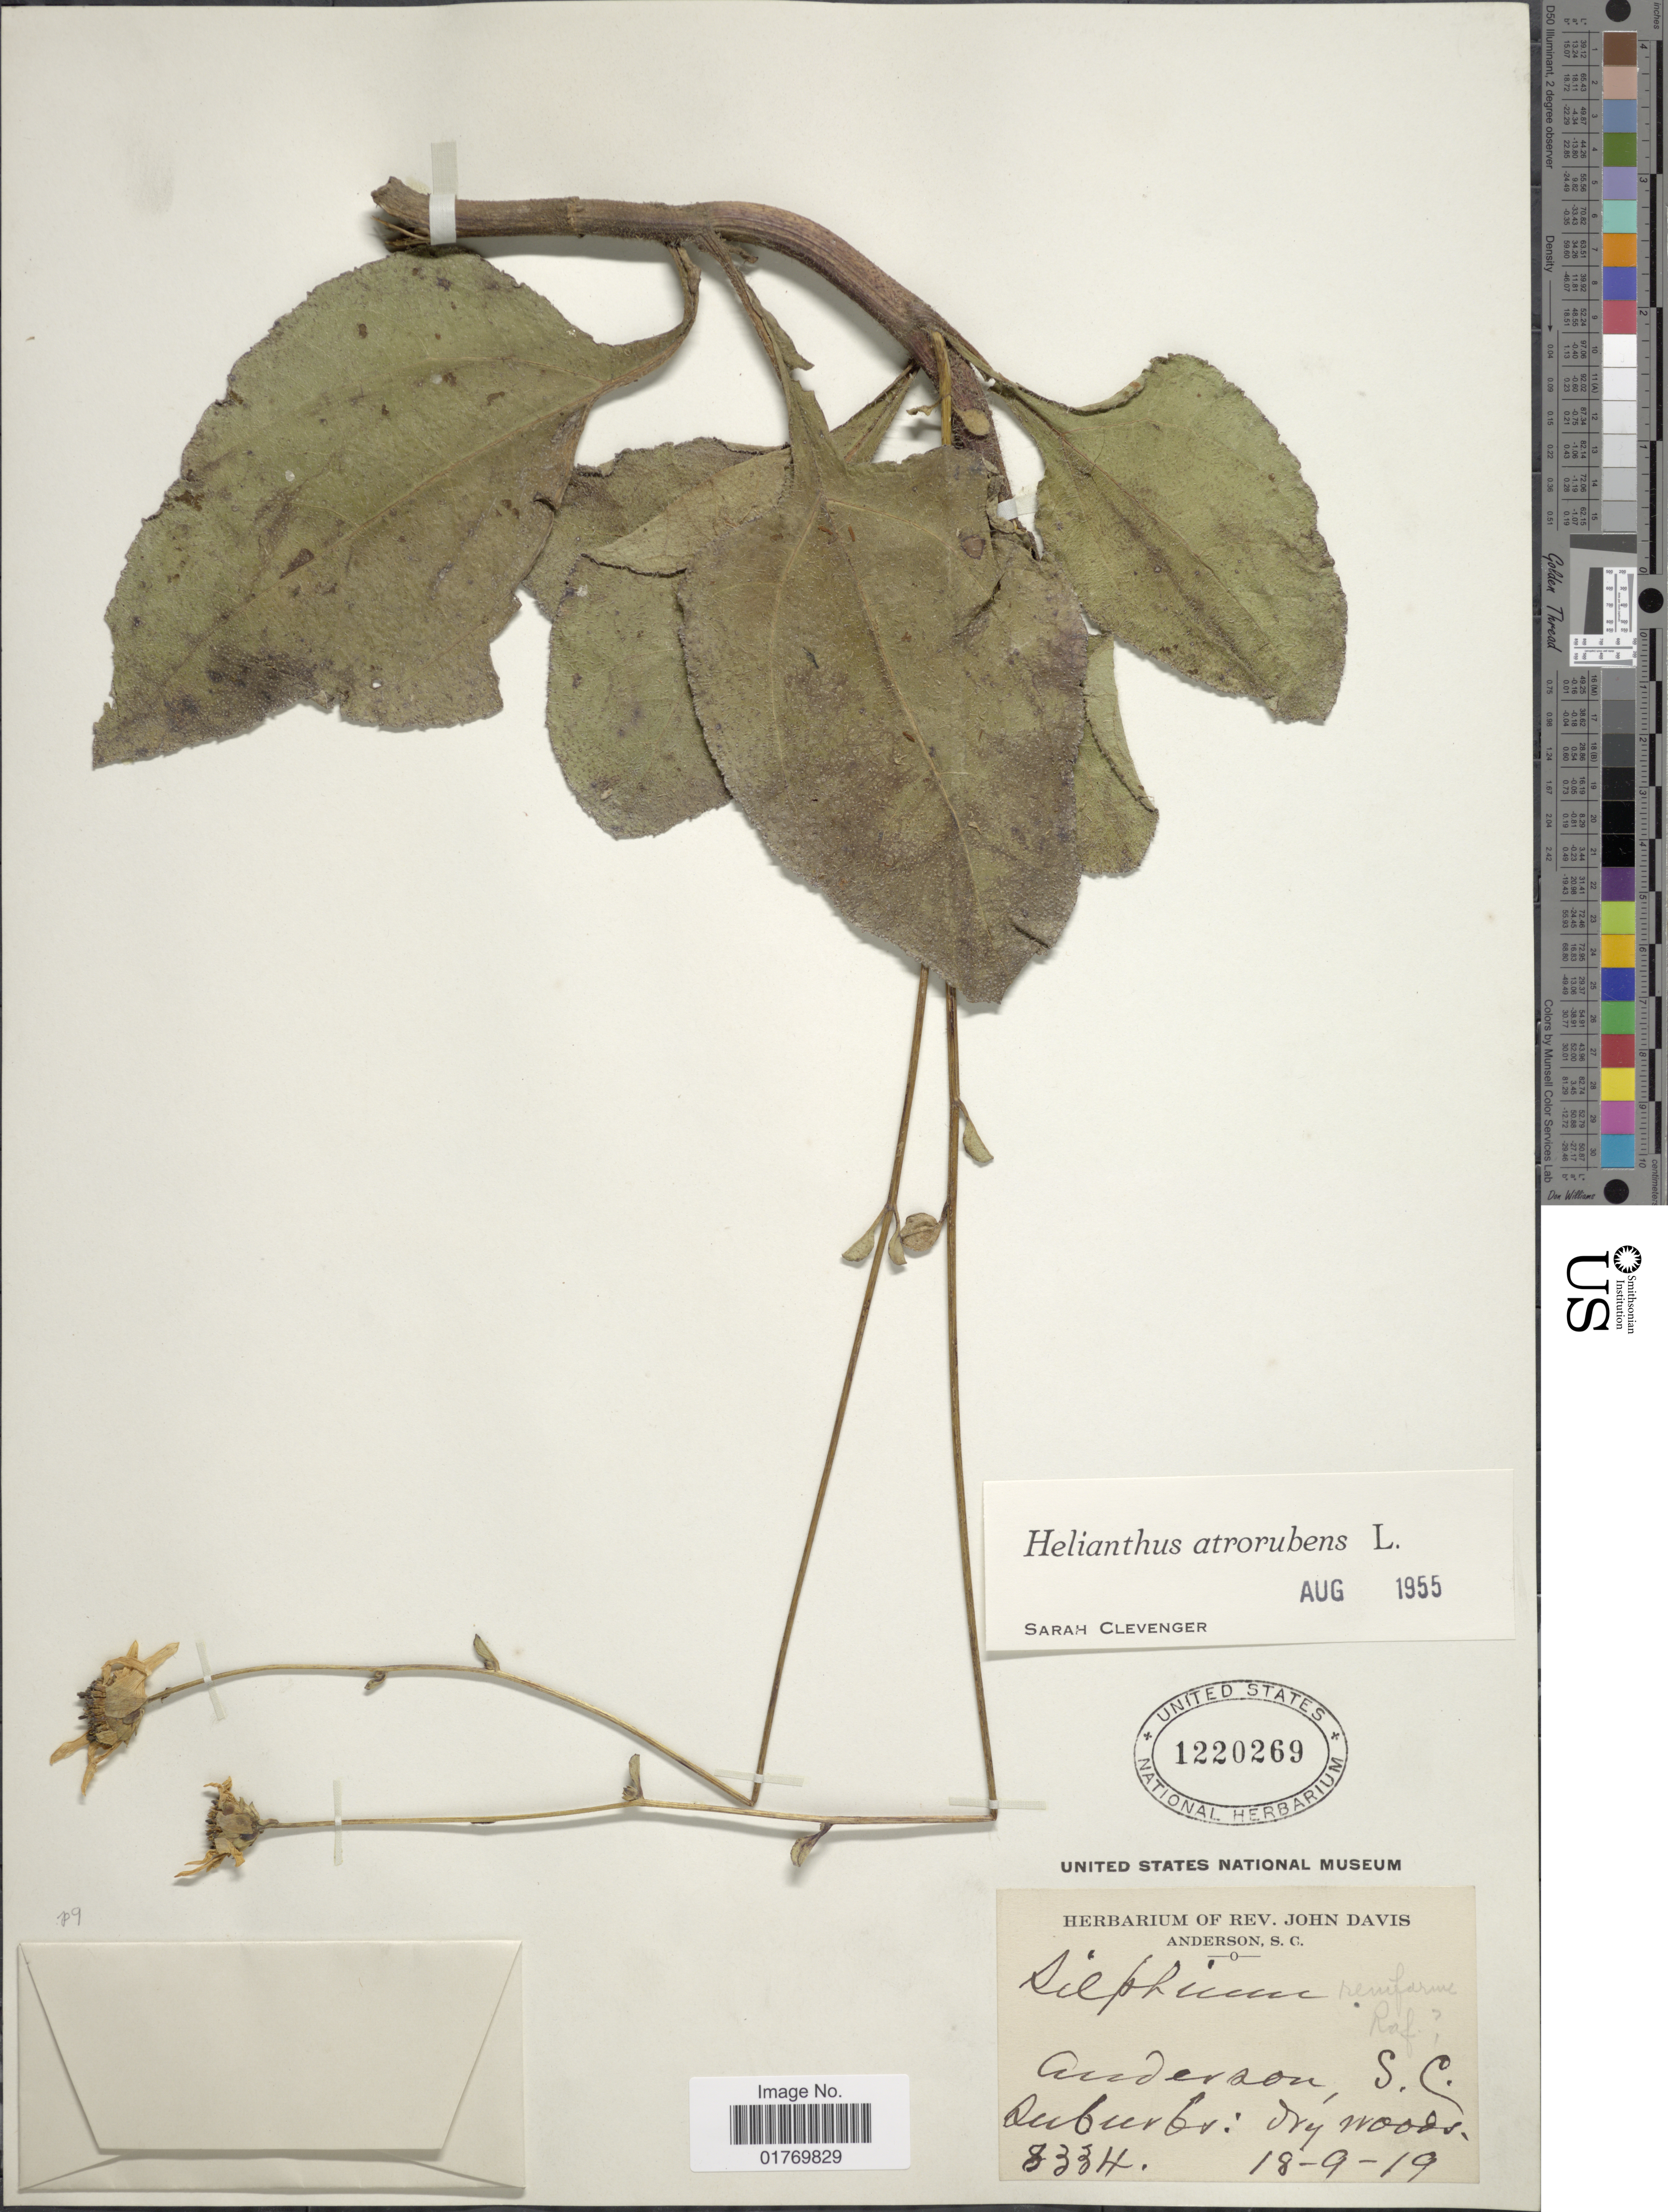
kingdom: Plantae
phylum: Tracheophyta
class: Magnoliopsida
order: Asterales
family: Asteraceae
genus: Helianthus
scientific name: Helianthus atrorubens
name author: L.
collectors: ex herb. Rev. John Davis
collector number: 8334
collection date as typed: Transcribed d/m/y: 18/9/19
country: United States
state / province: South Carolina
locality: Anderson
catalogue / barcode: US 1220269